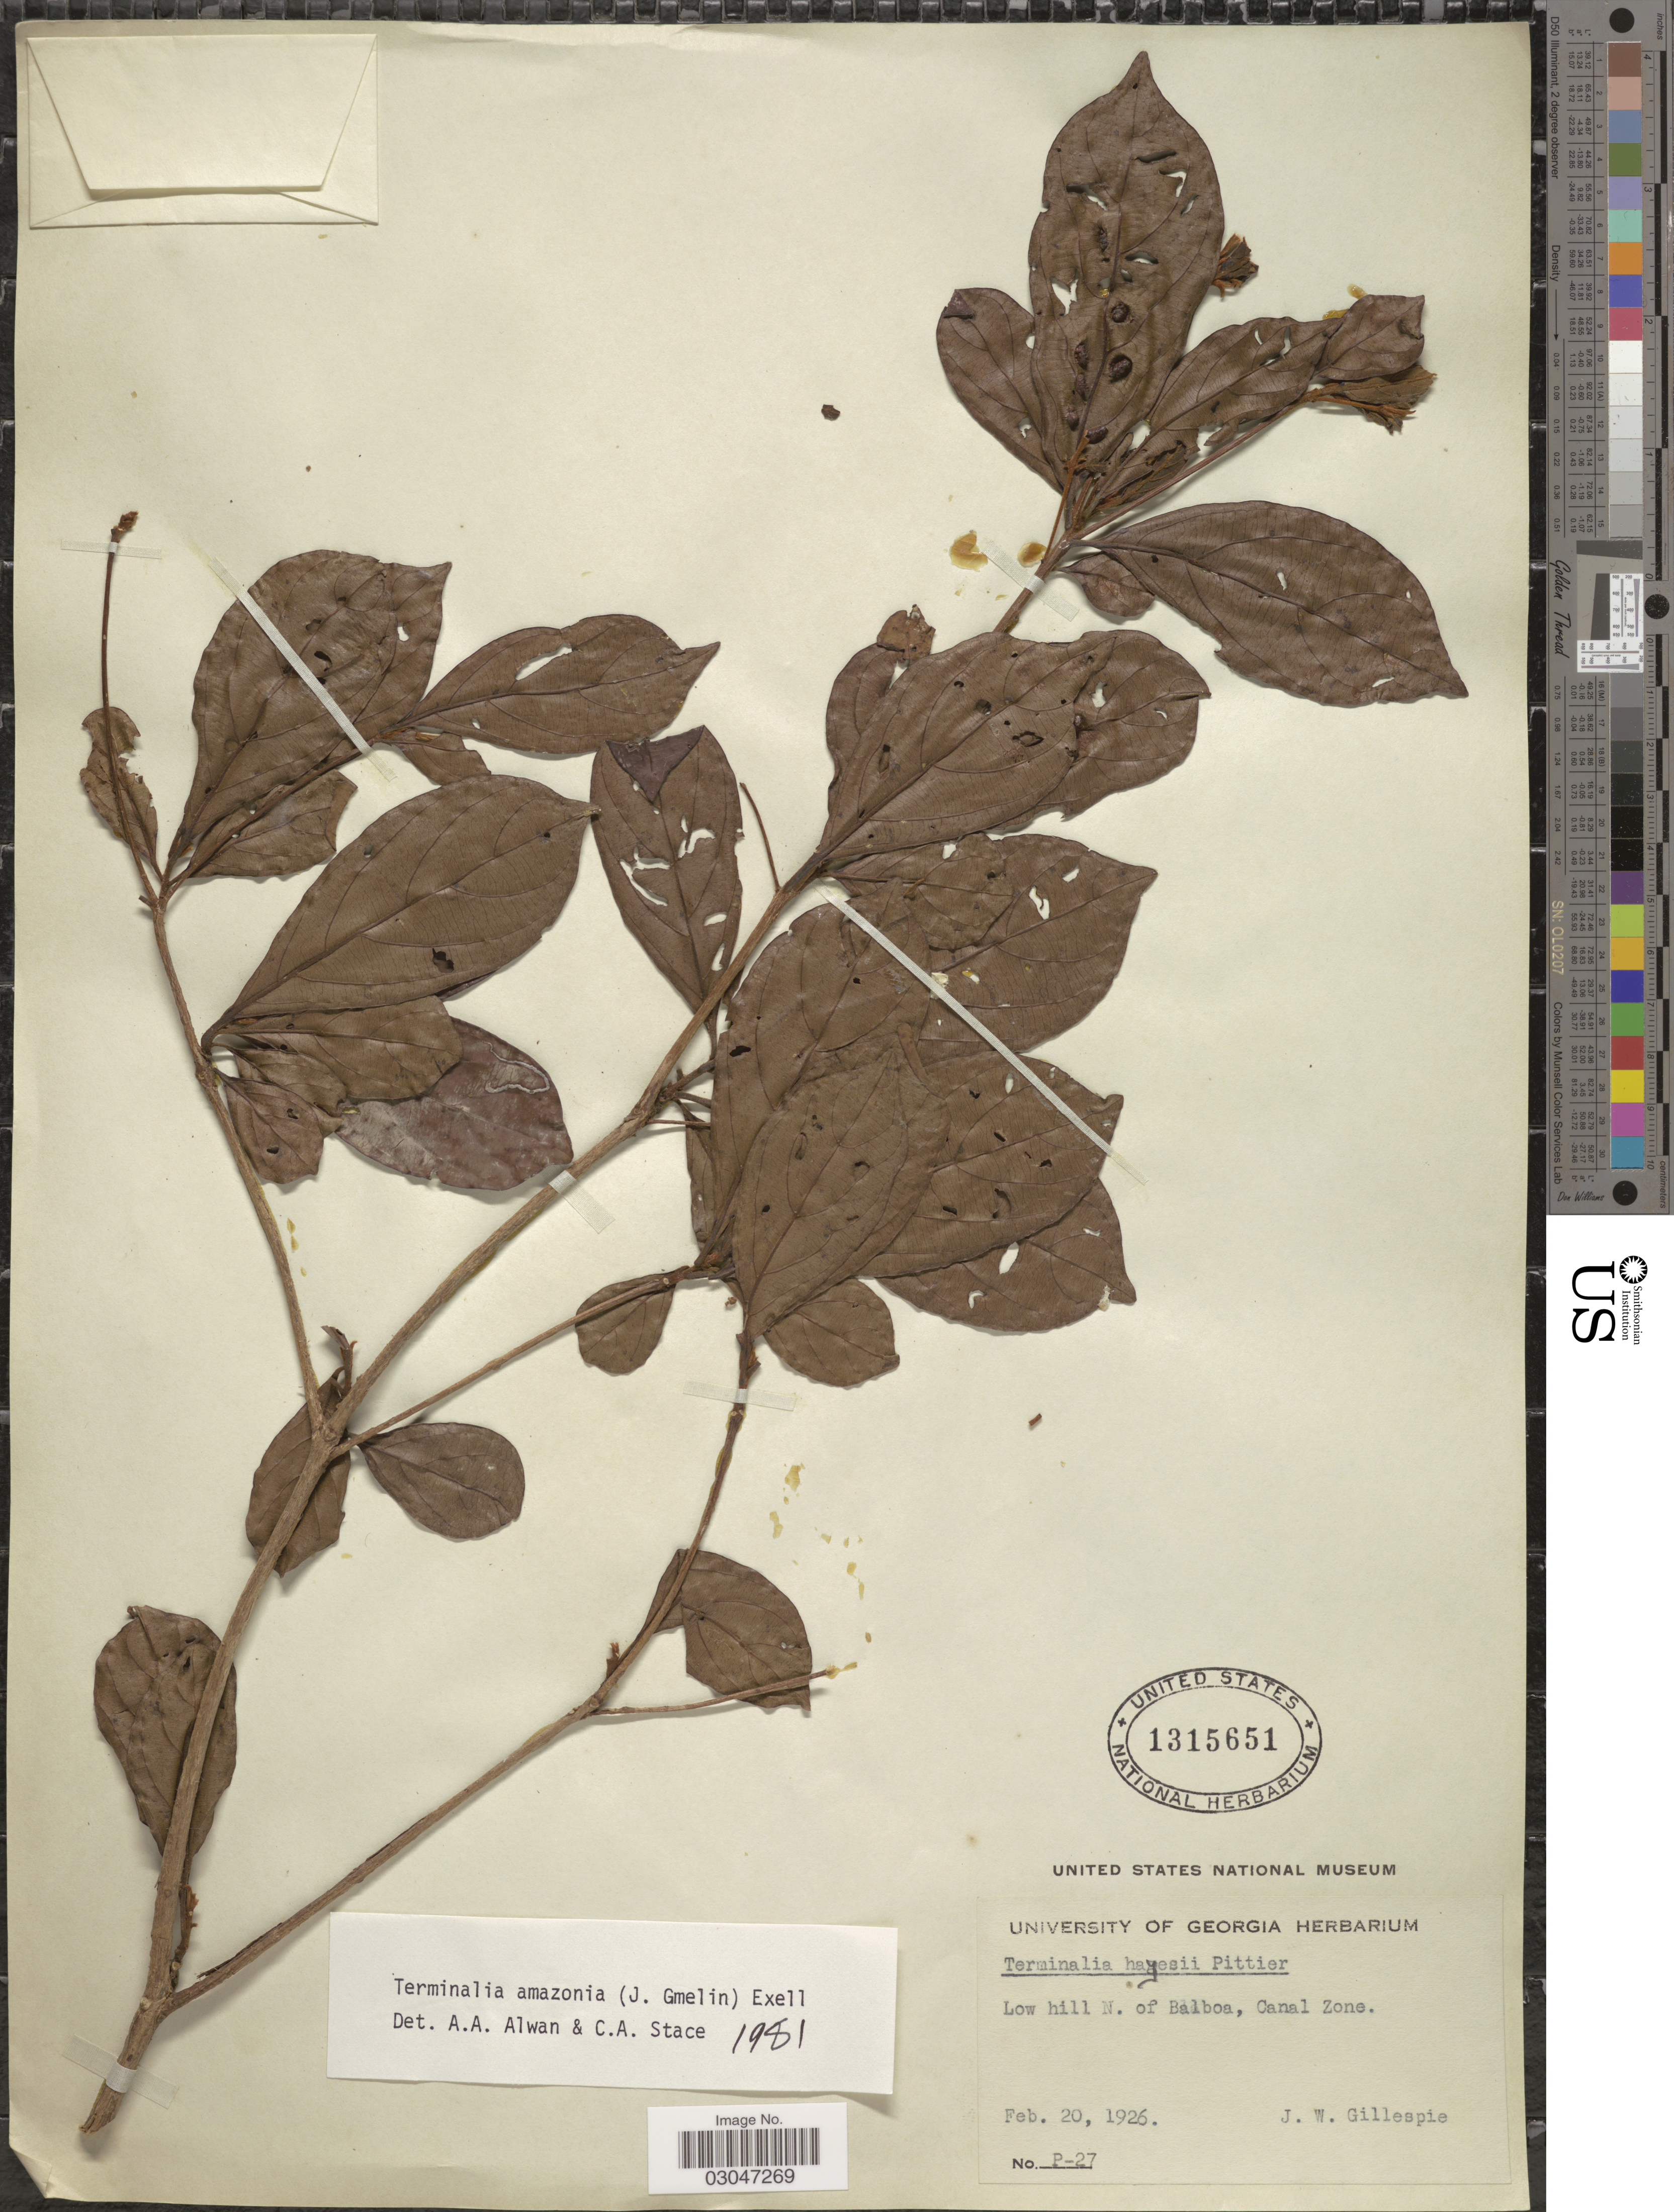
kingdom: Plantae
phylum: Tracheophyta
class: Magnoliopsida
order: Myrtales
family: Combretaceae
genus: Terminalia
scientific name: Terminalia amazonia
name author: (J.F. Gmel.) Exell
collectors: J. W. Gillespie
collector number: P-27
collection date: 1926-02-20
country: Panama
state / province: Colón / Panamá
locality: Low hill N. of Balboa, Canal Zone.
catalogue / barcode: US 1315651